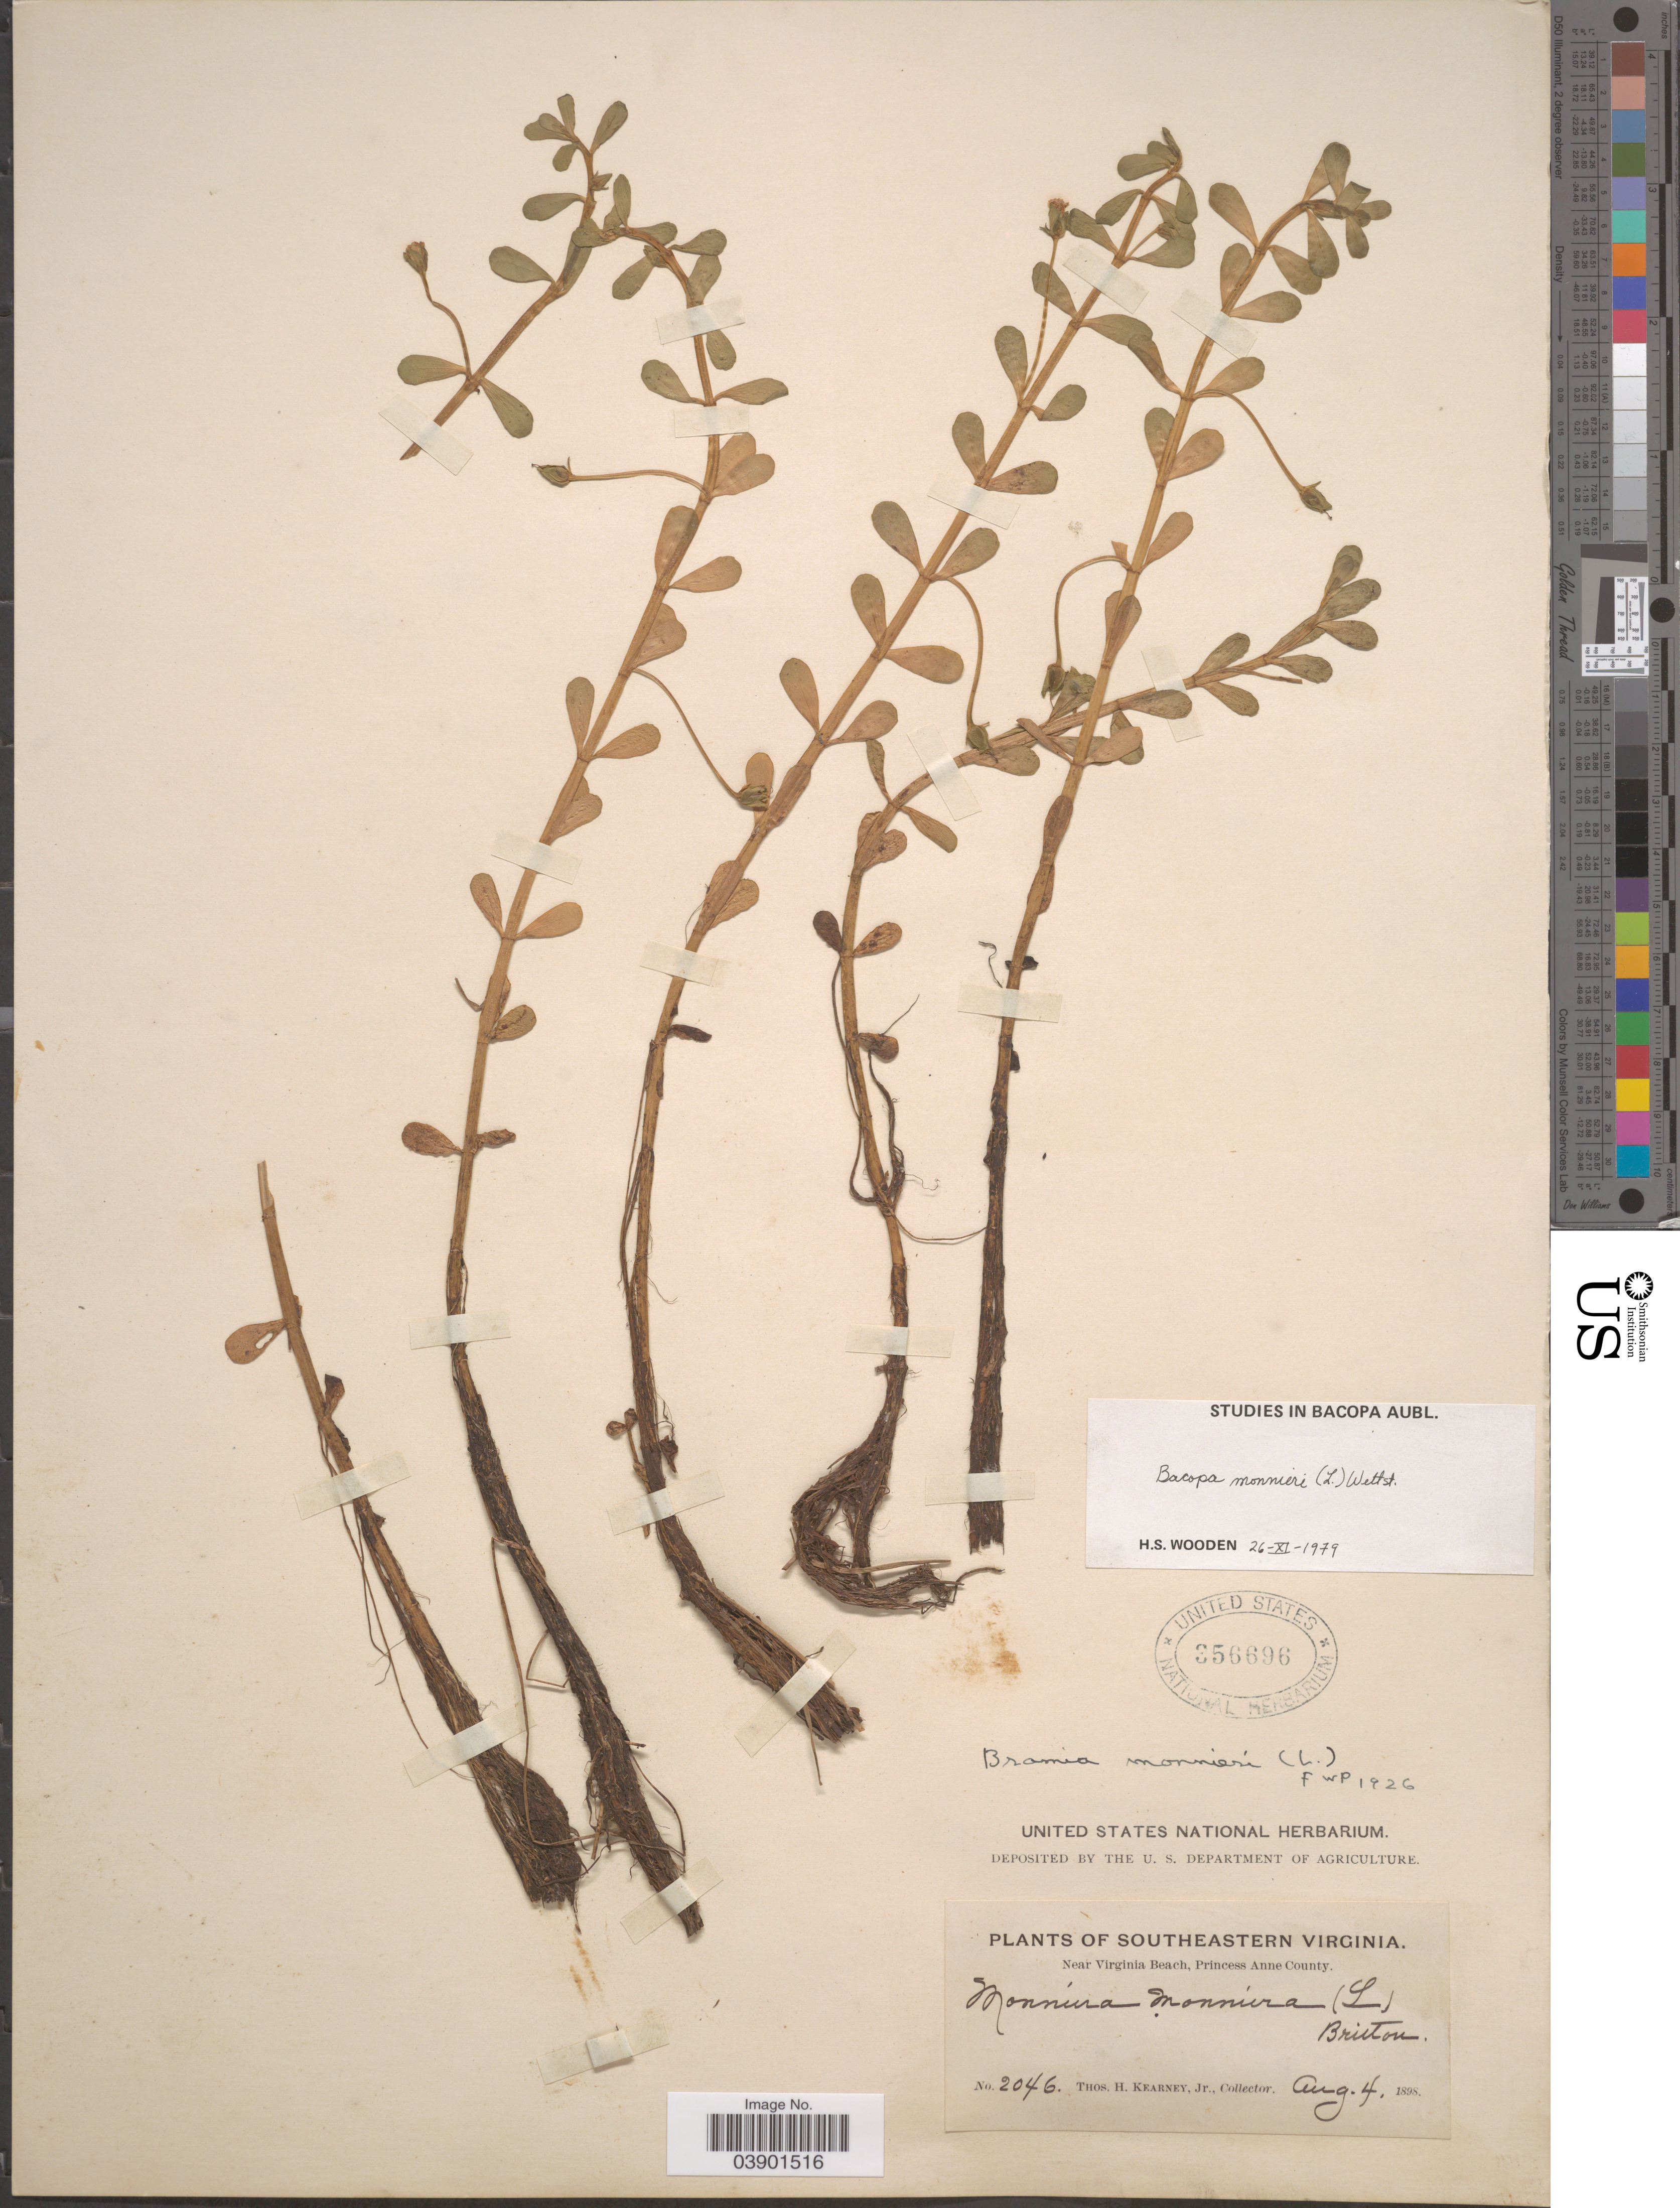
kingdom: Plantae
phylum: Tracheophyta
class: Magnoliopsida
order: Lamiales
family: Plantaginaceae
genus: Bacopa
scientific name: Bacopa monnieri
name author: (L.) Pennell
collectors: T. H. Kearney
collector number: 2046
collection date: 1898-08-04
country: United States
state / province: Virginia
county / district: City of Virginia Beach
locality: Southeastern Virginia. Near Virginia Beach, Princess Anne (=historic county name) County.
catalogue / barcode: US 356696